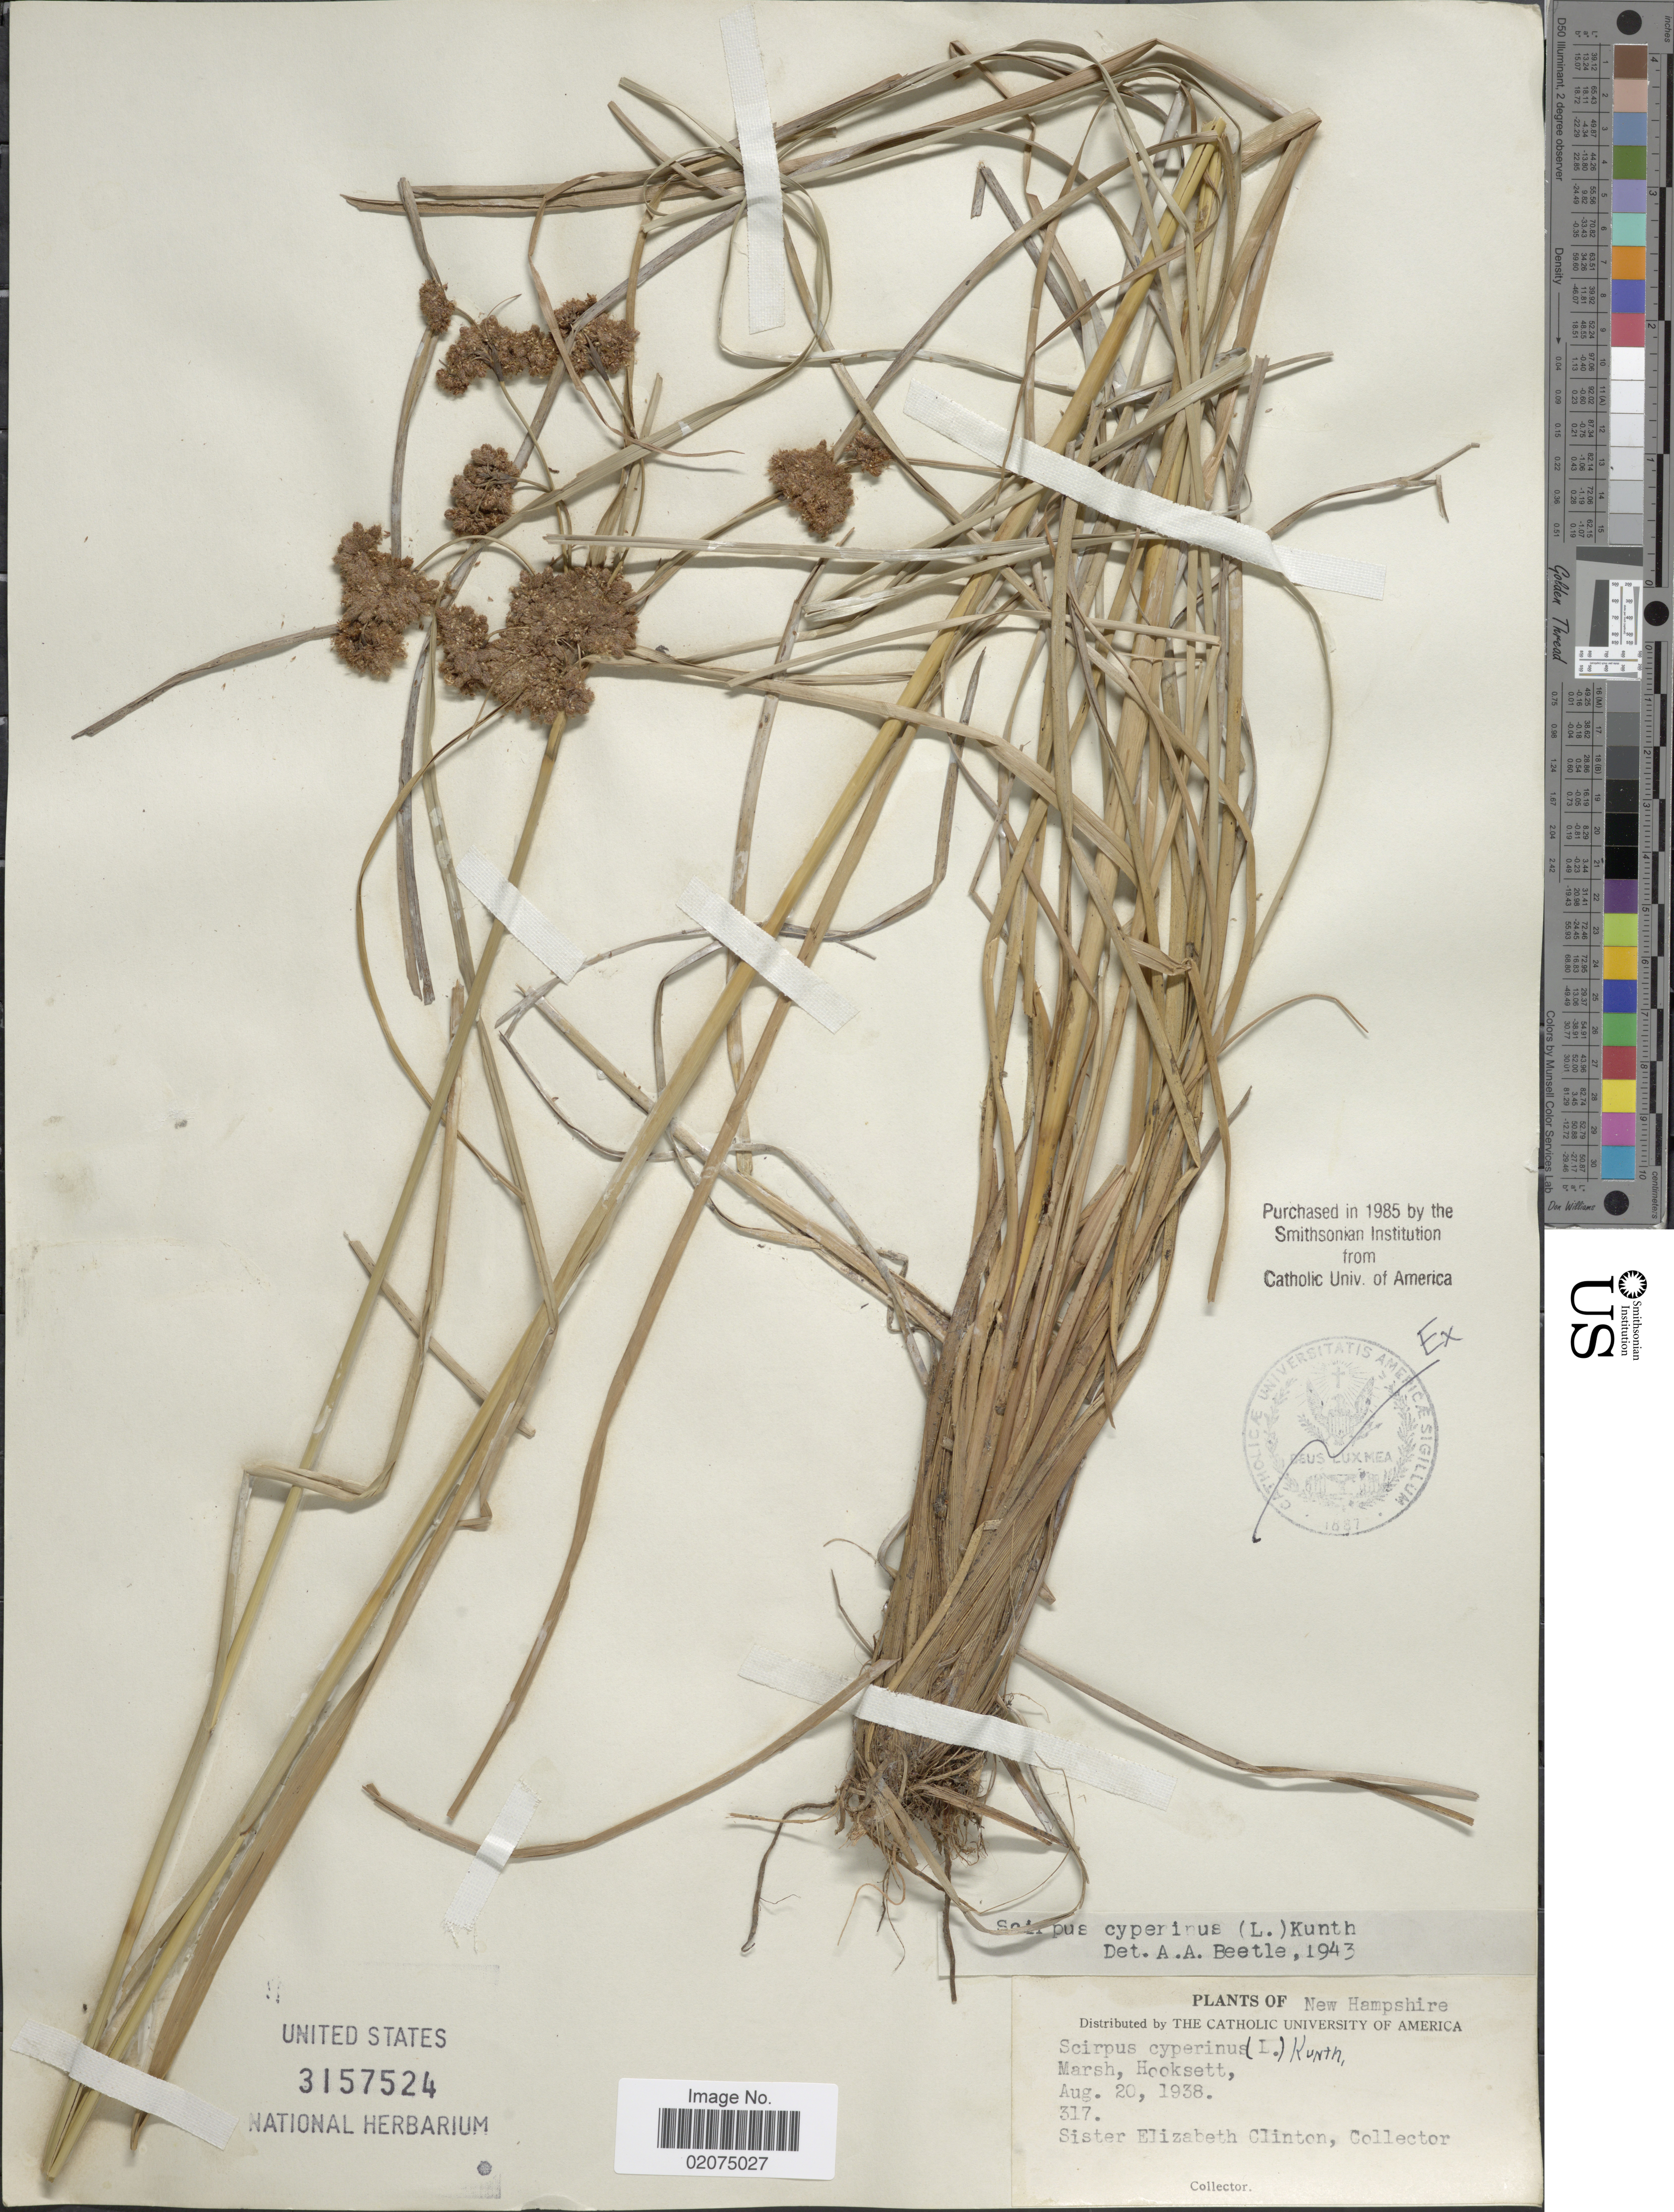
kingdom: Plantae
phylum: Tracheophyta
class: Liliopsida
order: Poales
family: Cyperaceae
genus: Scirpus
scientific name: Scirpus cyperinus (L.) Kunth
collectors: E. Clinton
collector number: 317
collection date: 1938-08-20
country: United States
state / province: New Hampshire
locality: Hooksett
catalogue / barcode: US 3157524